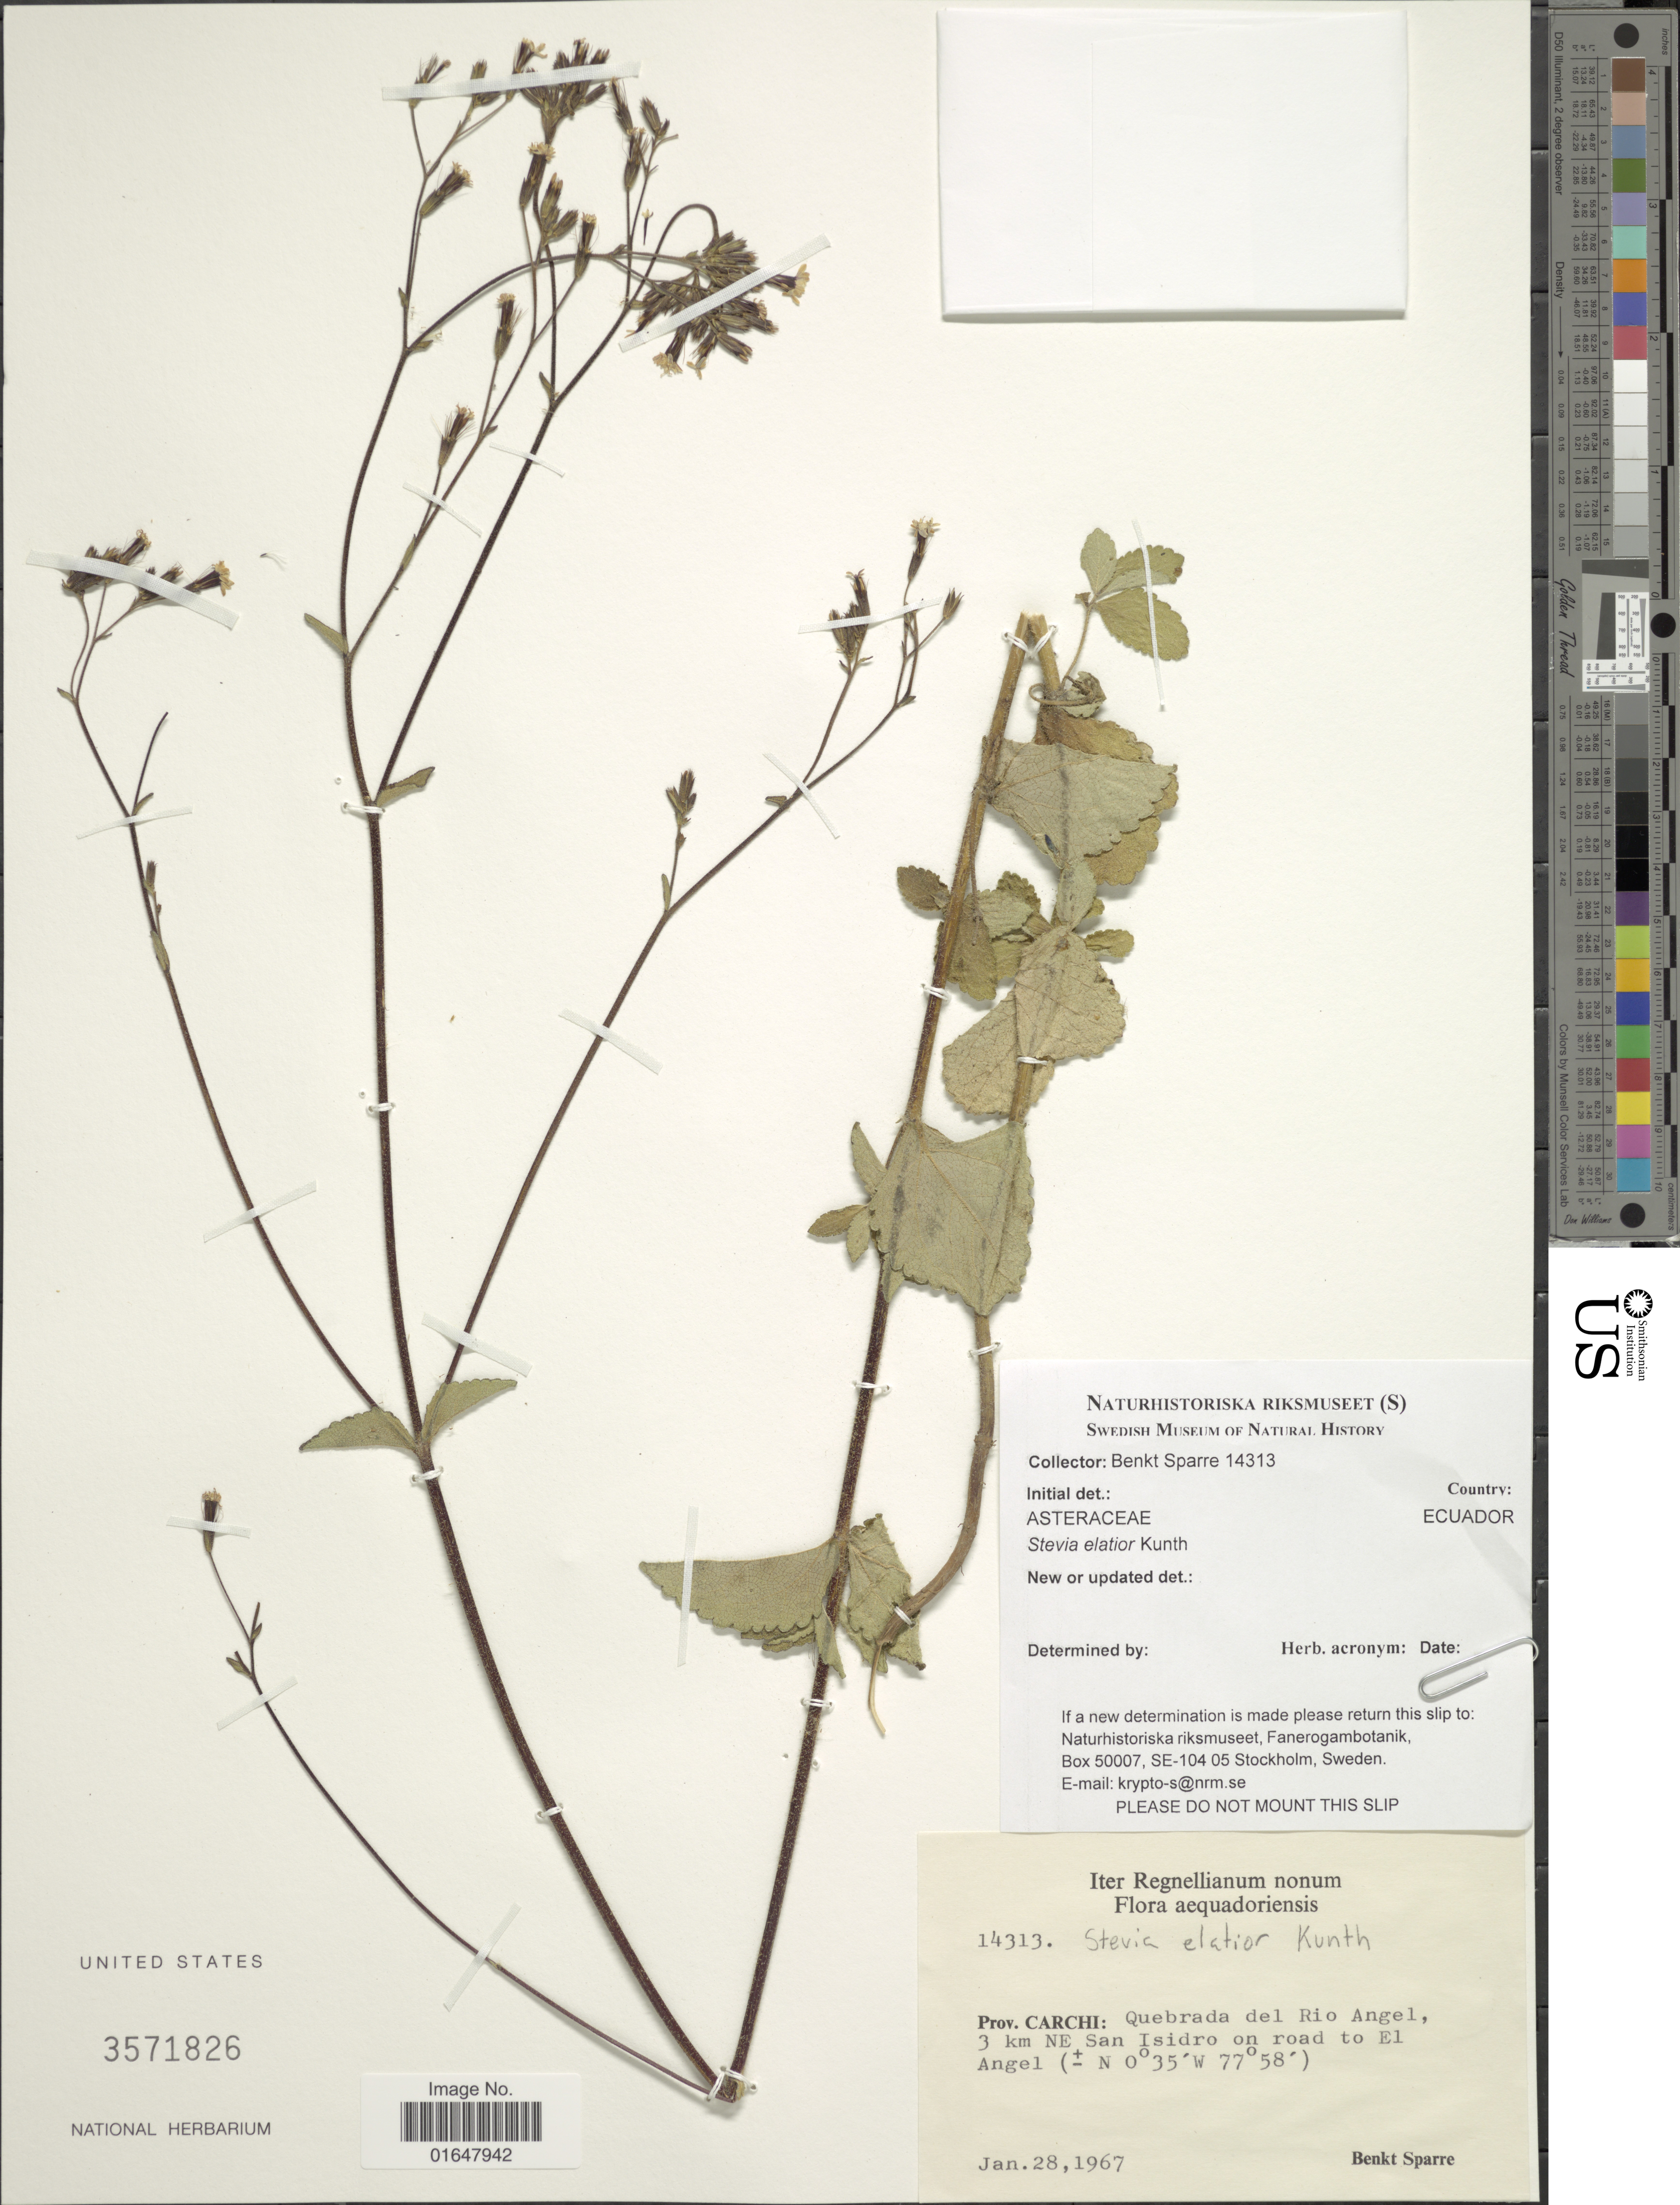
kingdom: Plantae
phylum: Tracheophyta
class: Magnoliopsida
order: Asterales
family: Asteraceae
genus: Stevia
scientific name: Stevia elatior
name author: Kunth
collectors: B. Sparre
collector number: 14313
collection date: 1967-01-28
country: Ecuador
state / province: Carchi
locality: Quebrada del Rio angel, 3 km NE San Isidro on road to El Angel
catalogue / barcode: US 3571826